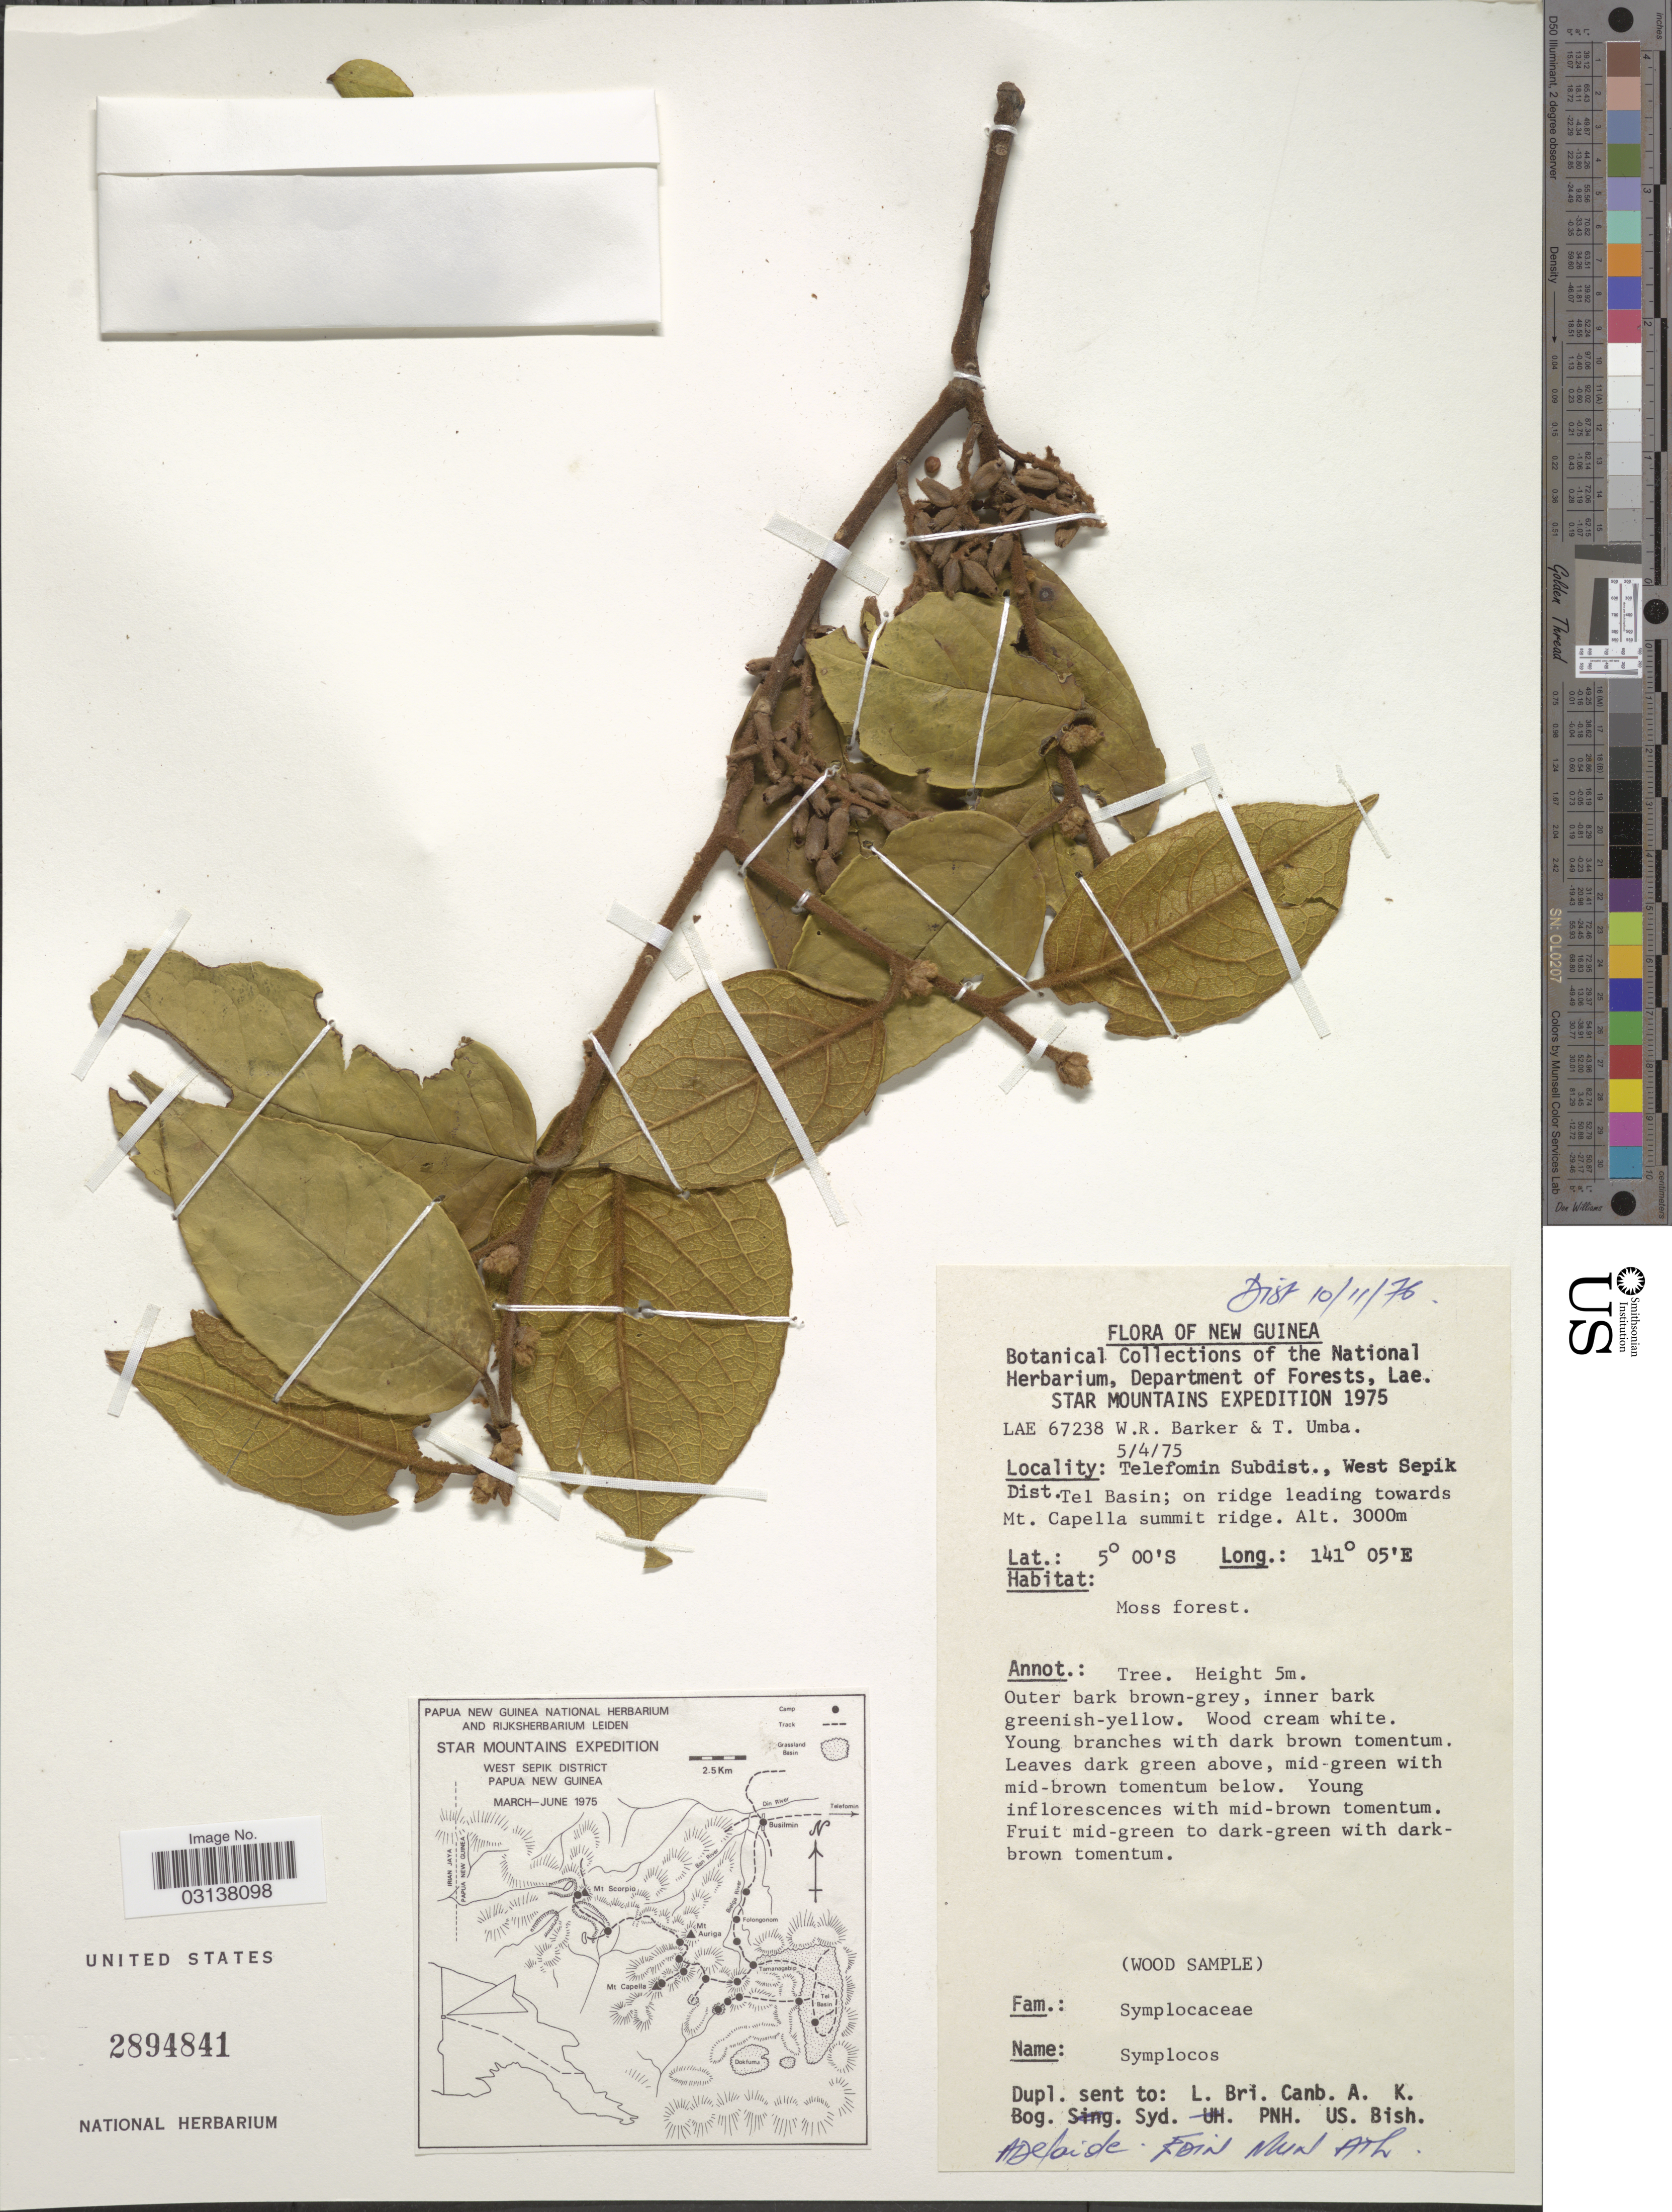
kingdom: Plantae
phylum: Tracheophyta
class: Magnoliopsida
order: Ericales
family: Symplocaceae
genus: Symplocos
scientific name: Symplocos cochinchinensis var. reginae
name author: (Brand) Noot.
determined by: Nooteboom, H. P.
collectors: W. R. Barker & T. Umba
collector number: LAE67238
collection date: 1975-04-05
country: Papua New Guinea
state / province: Sandaun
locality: Star Mountains. New Guinea. Telefomin Subdist., West Sepik Dist. Tel Basin; on ridge leading towards Mt. Capella summit ridge.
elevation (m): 3000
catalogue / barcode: US 2894841